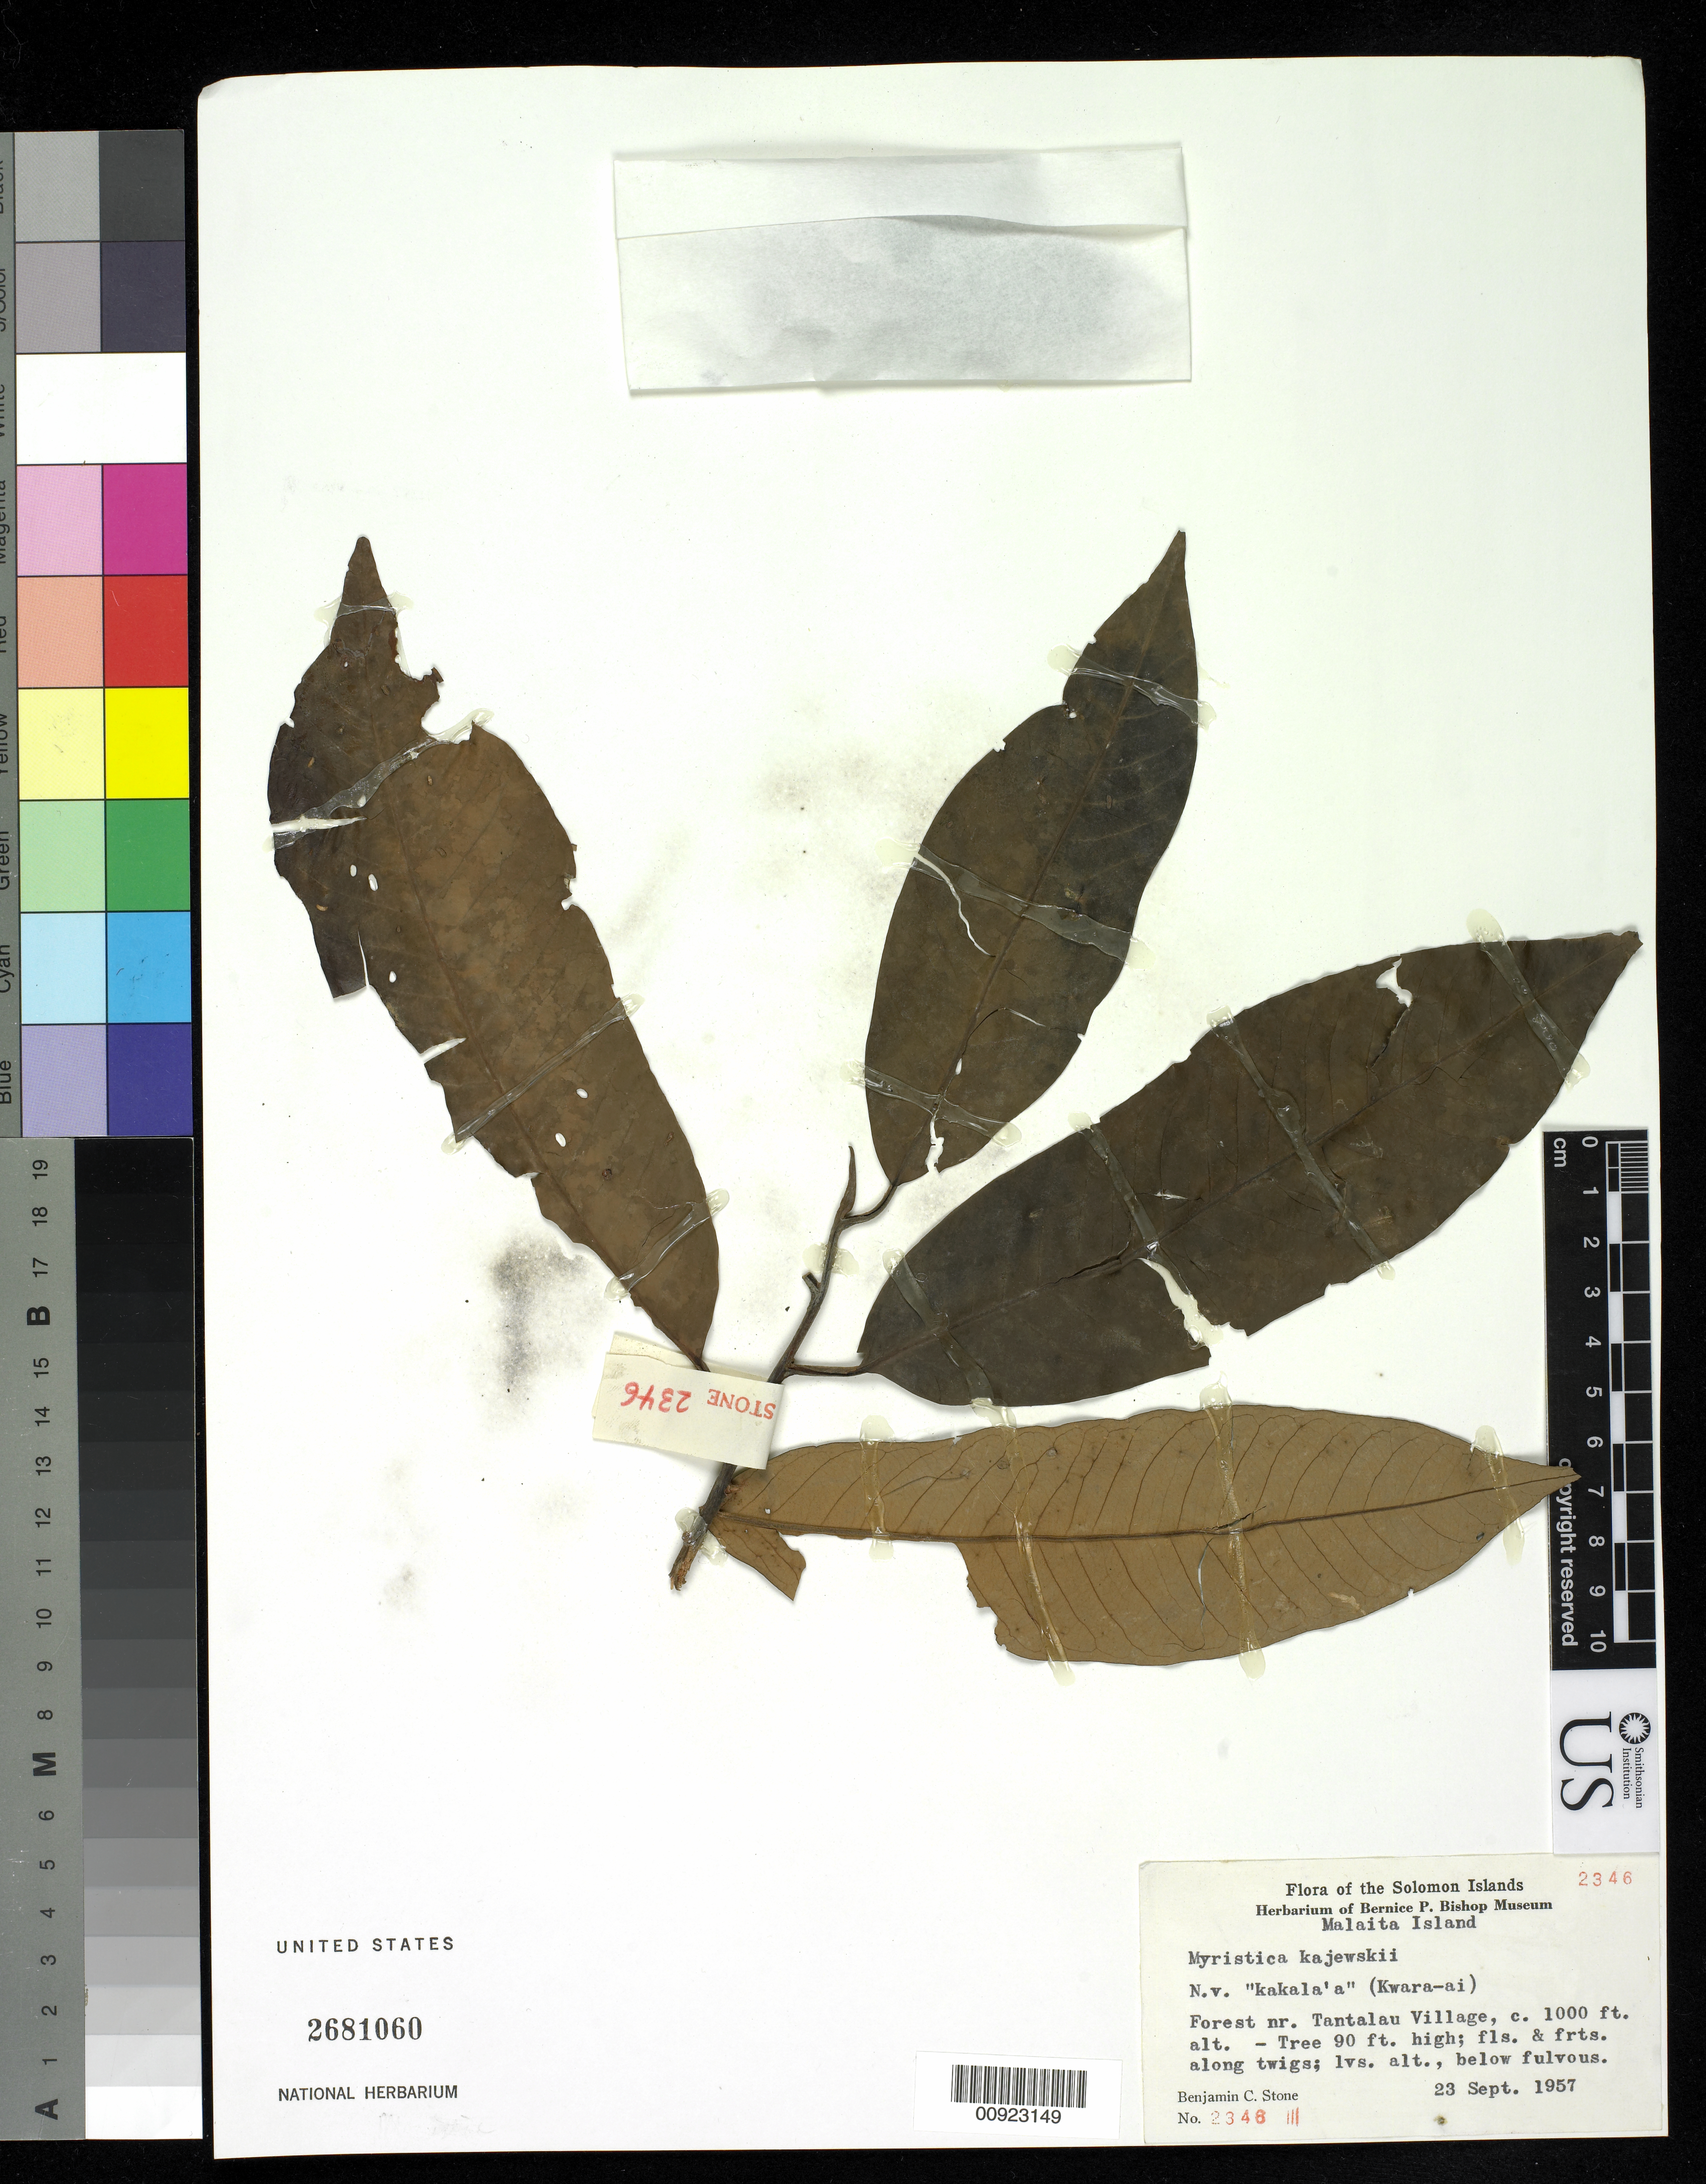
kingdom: Plantae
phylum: Tracheophyta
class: Magnoliopsida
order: Magnoliales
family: Myristicaceae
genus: Myristica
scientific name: Myristica kajewskii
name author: A.C. Sm.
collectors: B. C. Stone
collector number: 2348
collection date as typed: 23 Sep 1957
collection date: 1957-09-23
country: Solomon Islands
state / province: Malaita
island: Malaita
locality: Forest nr. Tantalau village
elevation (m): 305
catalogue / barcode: US 2681060